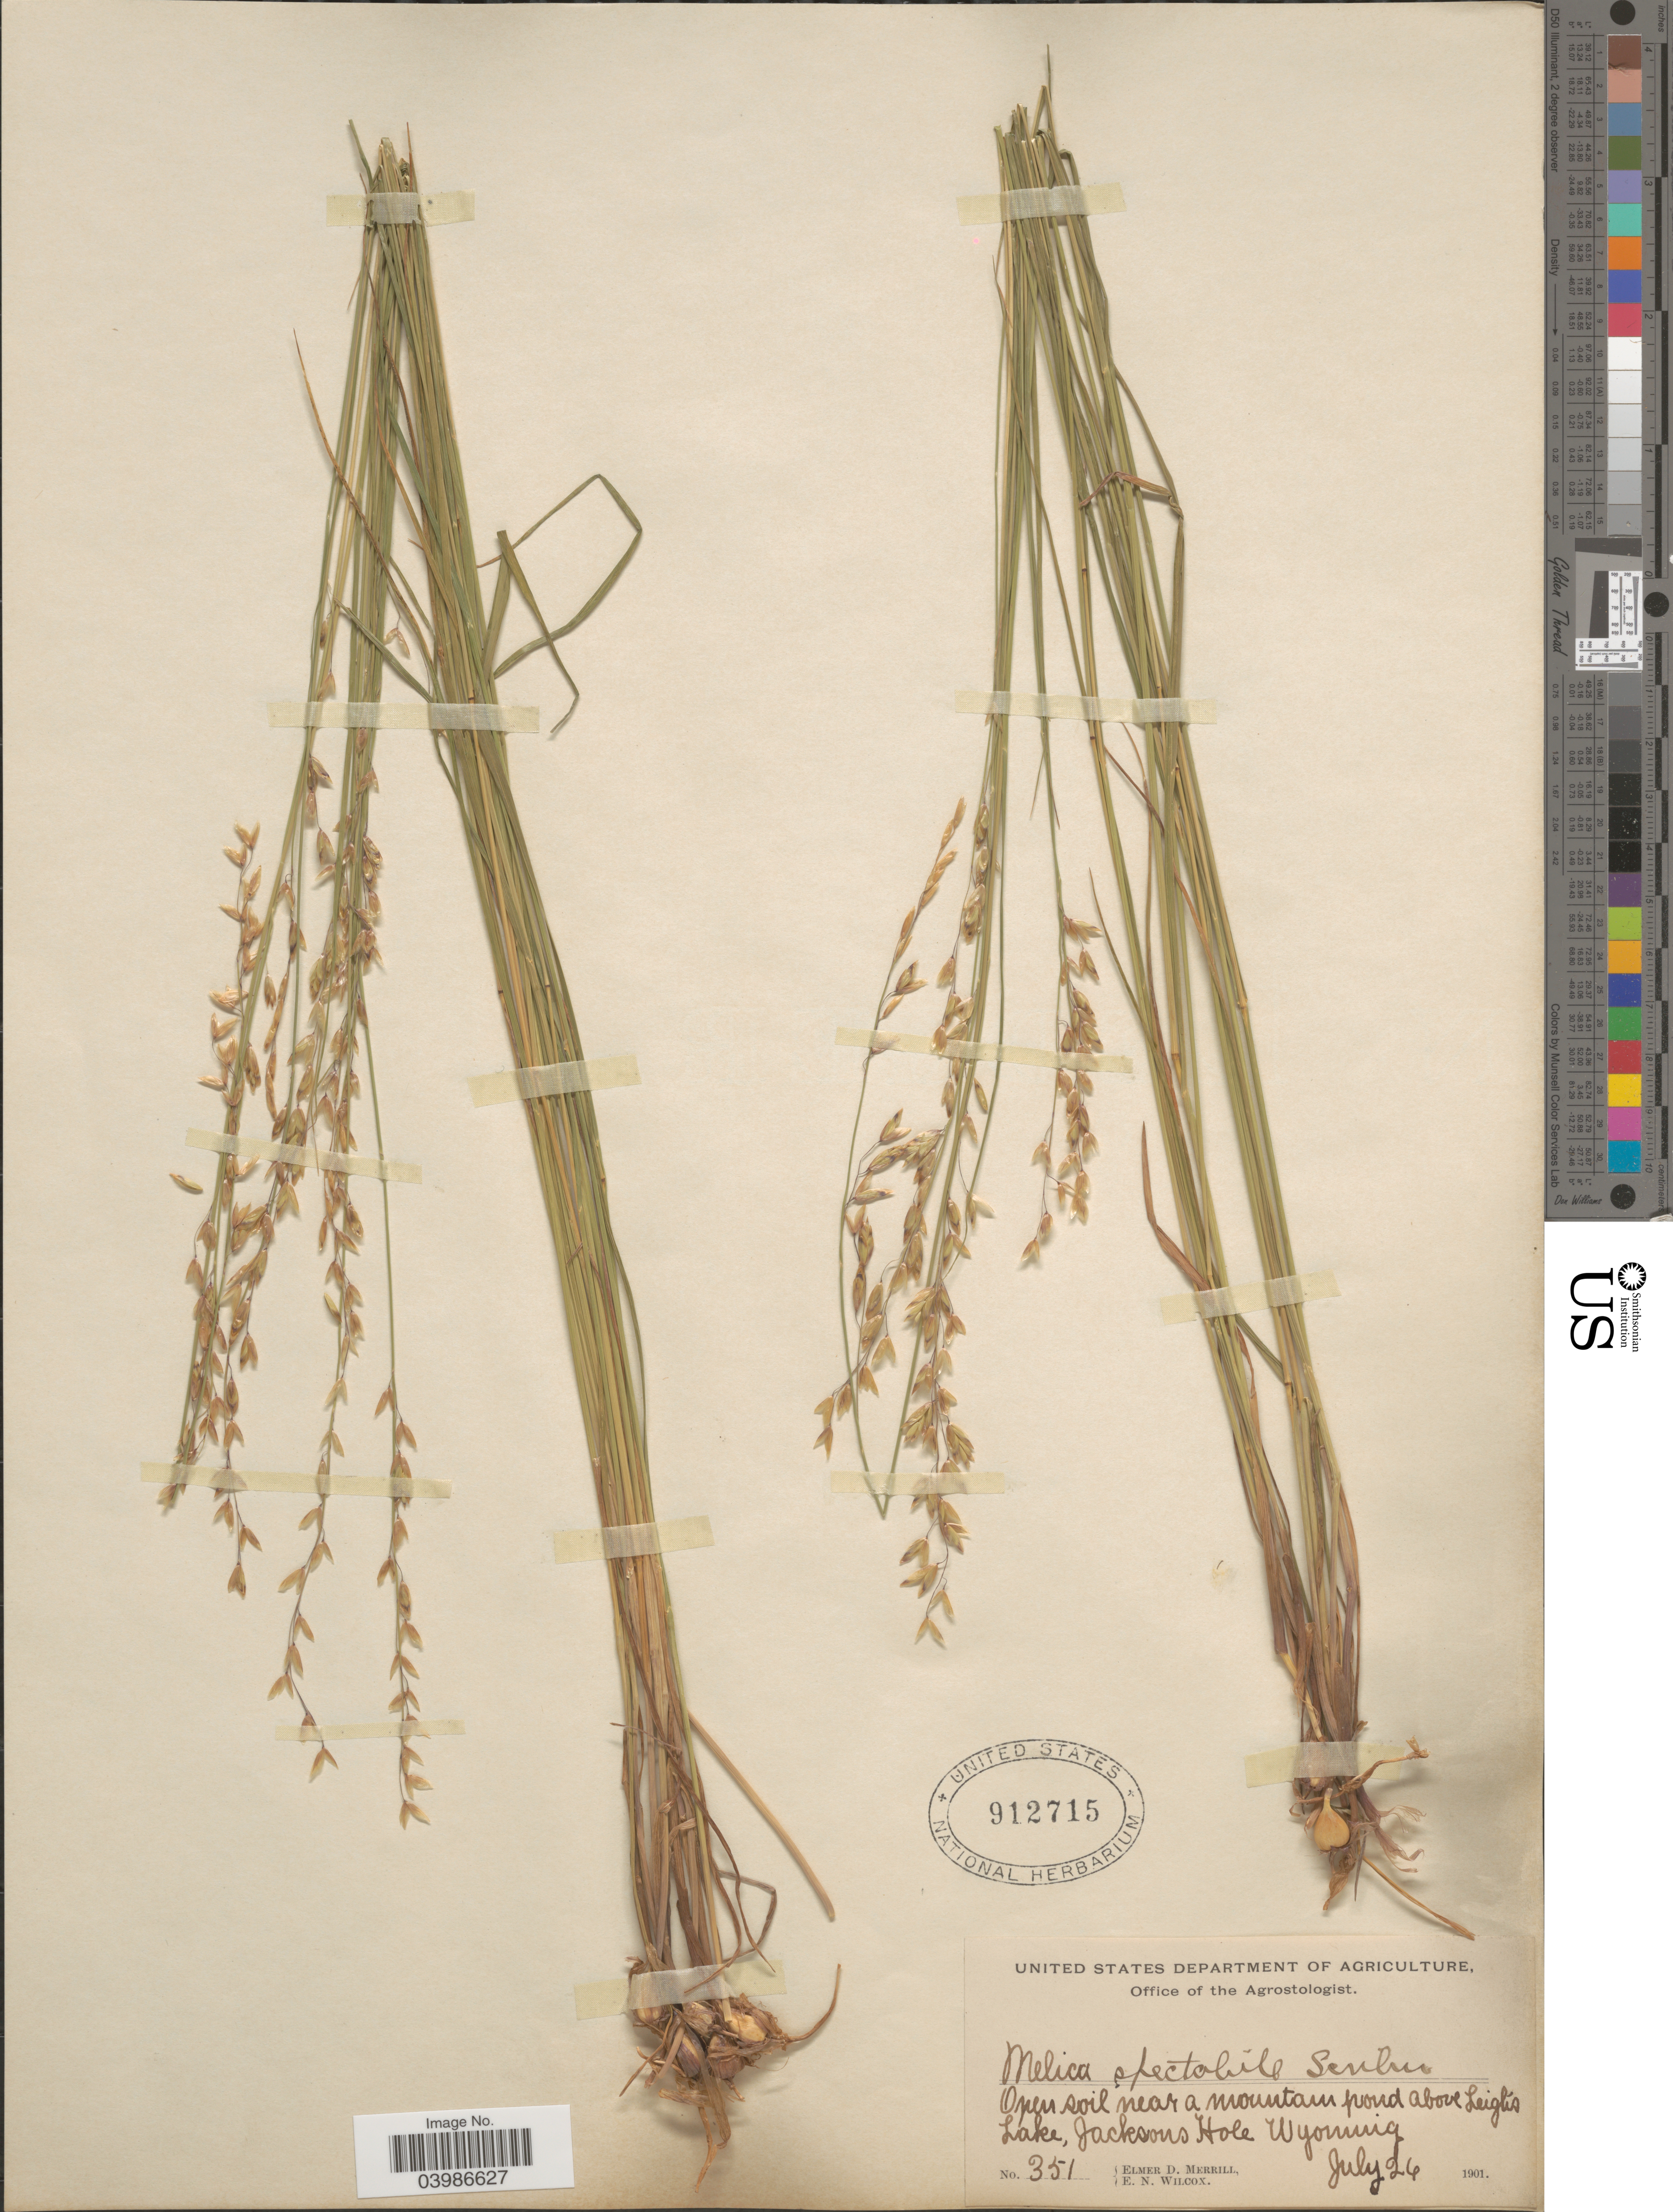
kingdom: Plantae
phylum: Tracheophyta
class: Liliopsida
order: Poales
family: Poaceae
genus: Melica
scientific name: Melica spectabilis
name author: Scribn.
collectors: E. D. Merrill & E. Wilcox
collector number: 351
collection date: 1901-07-26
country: United States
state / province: Wyoming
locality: Open soil near a mountain pond above Leigh's Lake, Jacksons Hole.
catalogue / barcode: US 912715